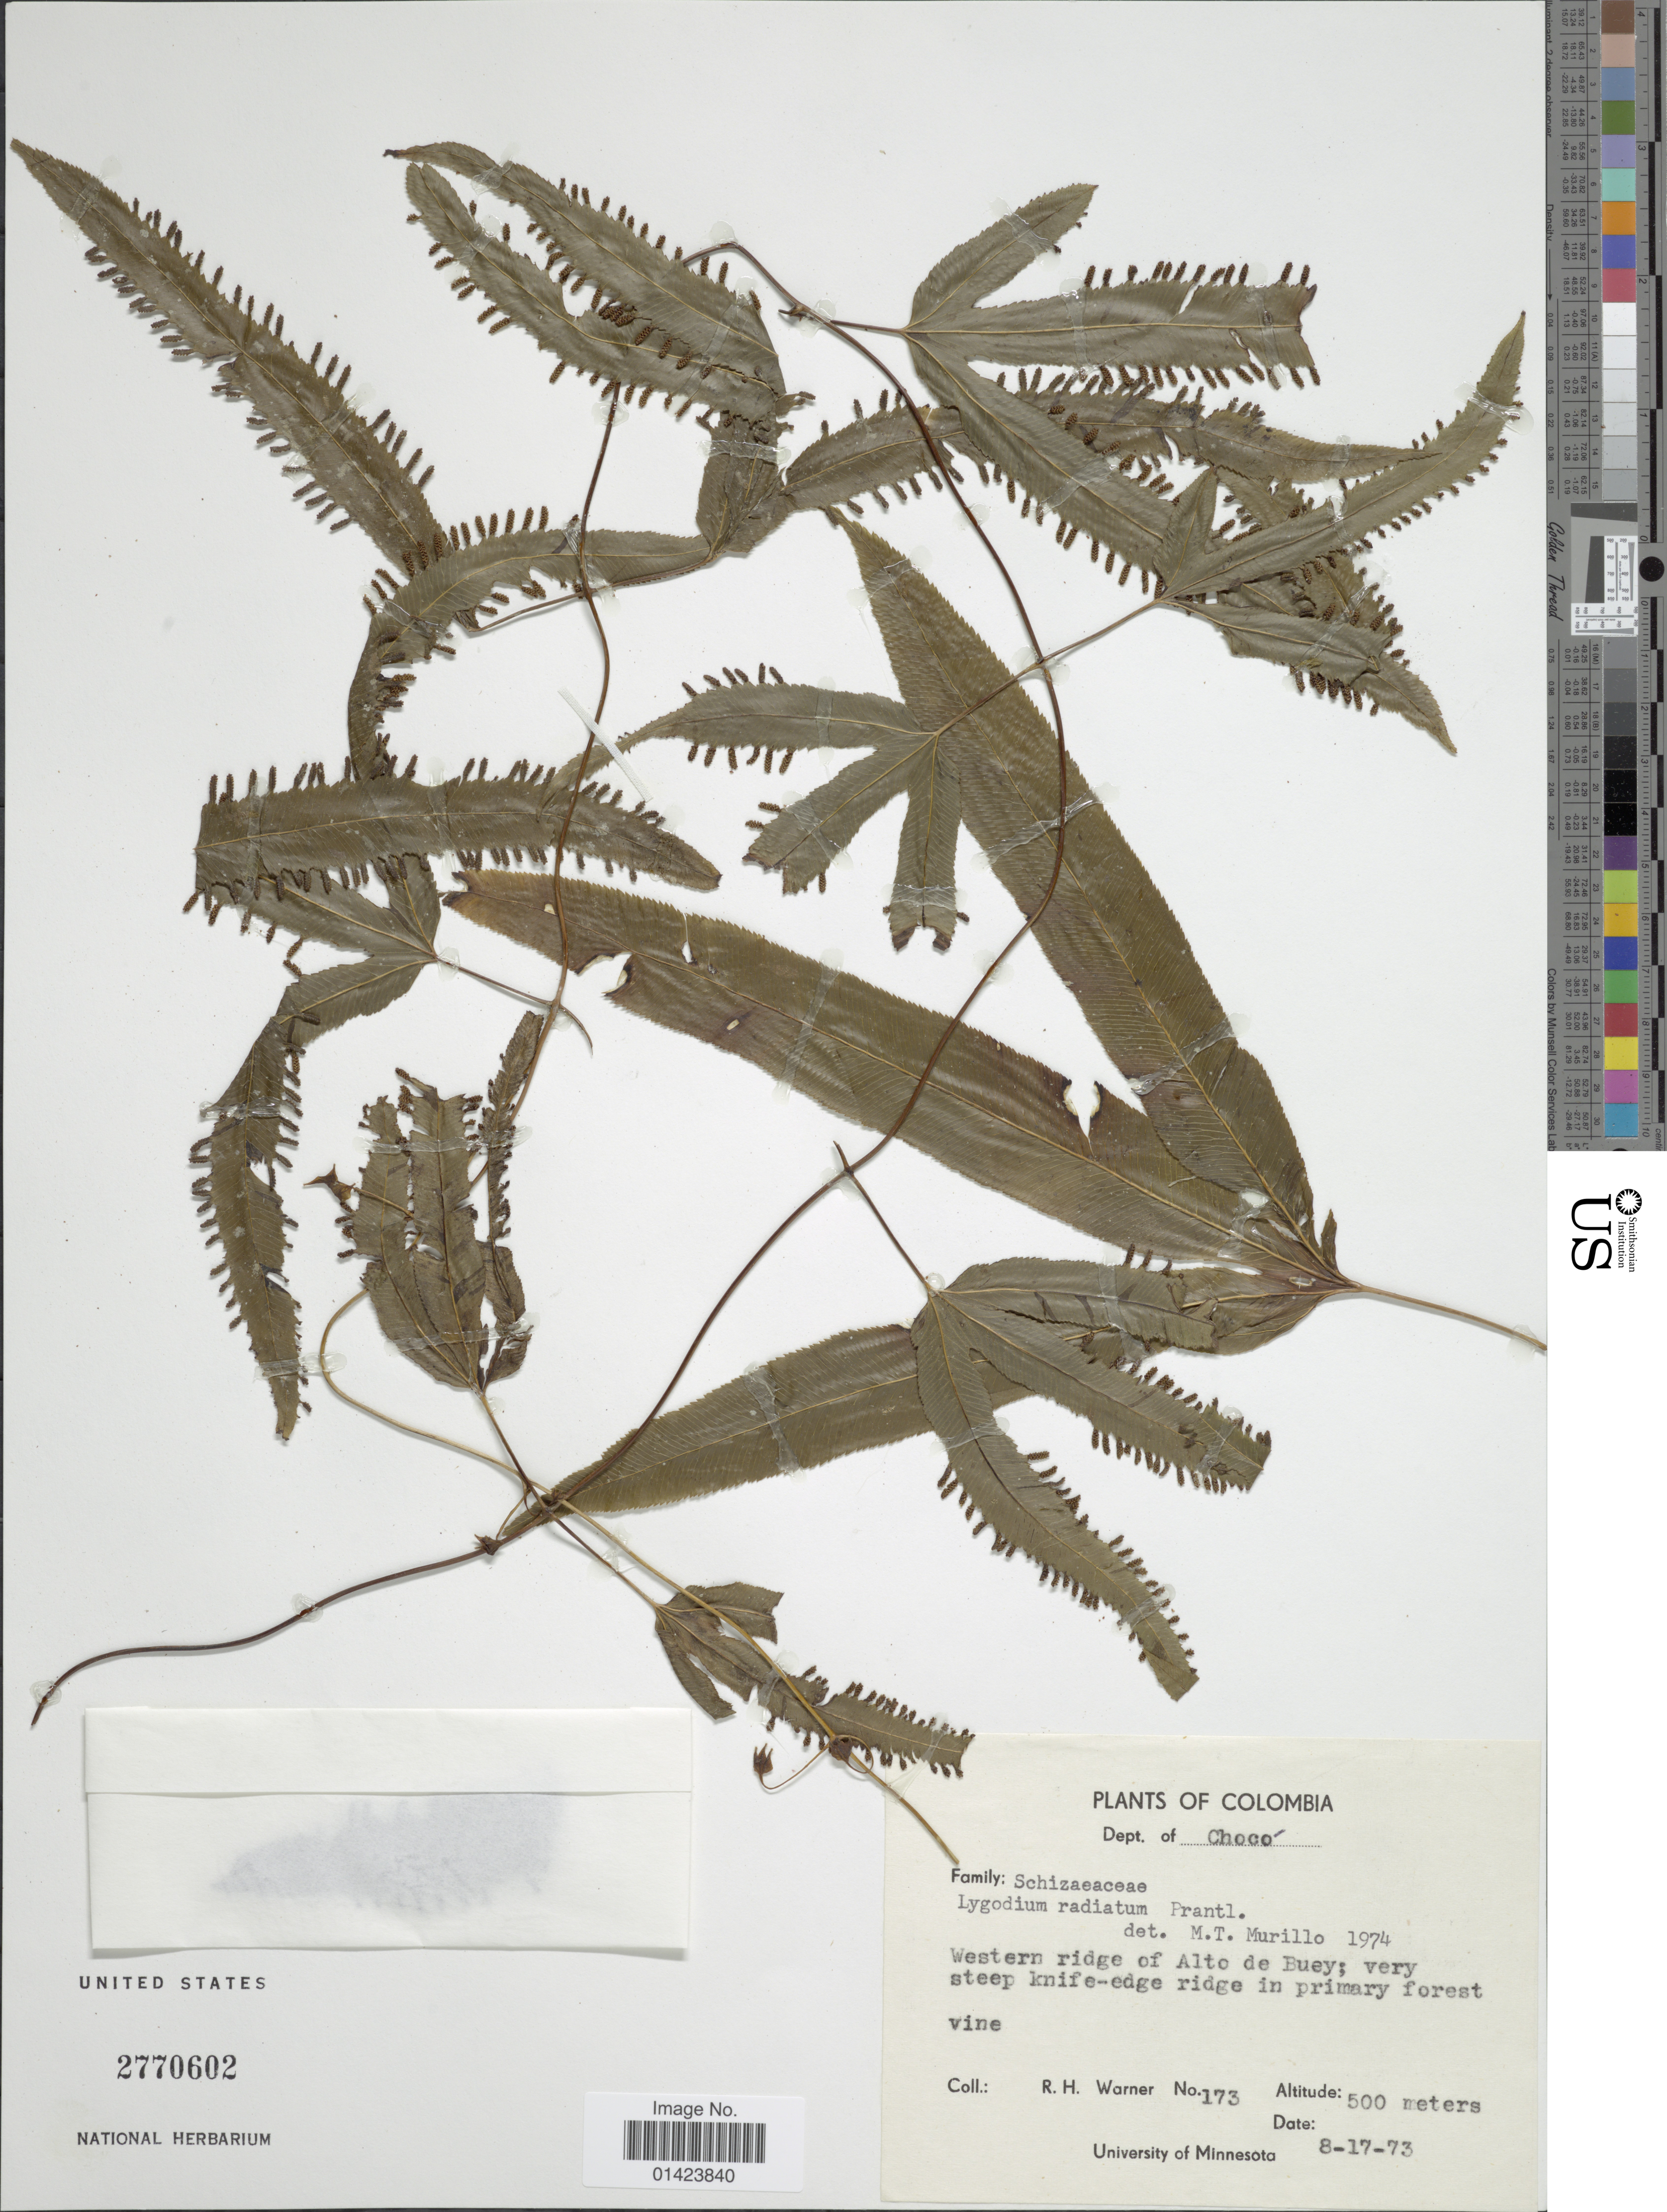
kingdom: Plantae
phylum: Tracheophyta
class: Polypodiopsida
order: Schizaeales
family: Lygodiaceae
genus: Lygodium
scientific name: Lygodium radiatum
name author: Prantl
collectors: R. H. Warner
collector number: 173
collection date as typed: Transcribed d/m/y: 17/8/73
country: Colombia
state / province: Chocó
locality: Dept. of Chocó, Western ridge of Alto de Buey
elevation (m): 500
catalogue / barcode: US 2770602